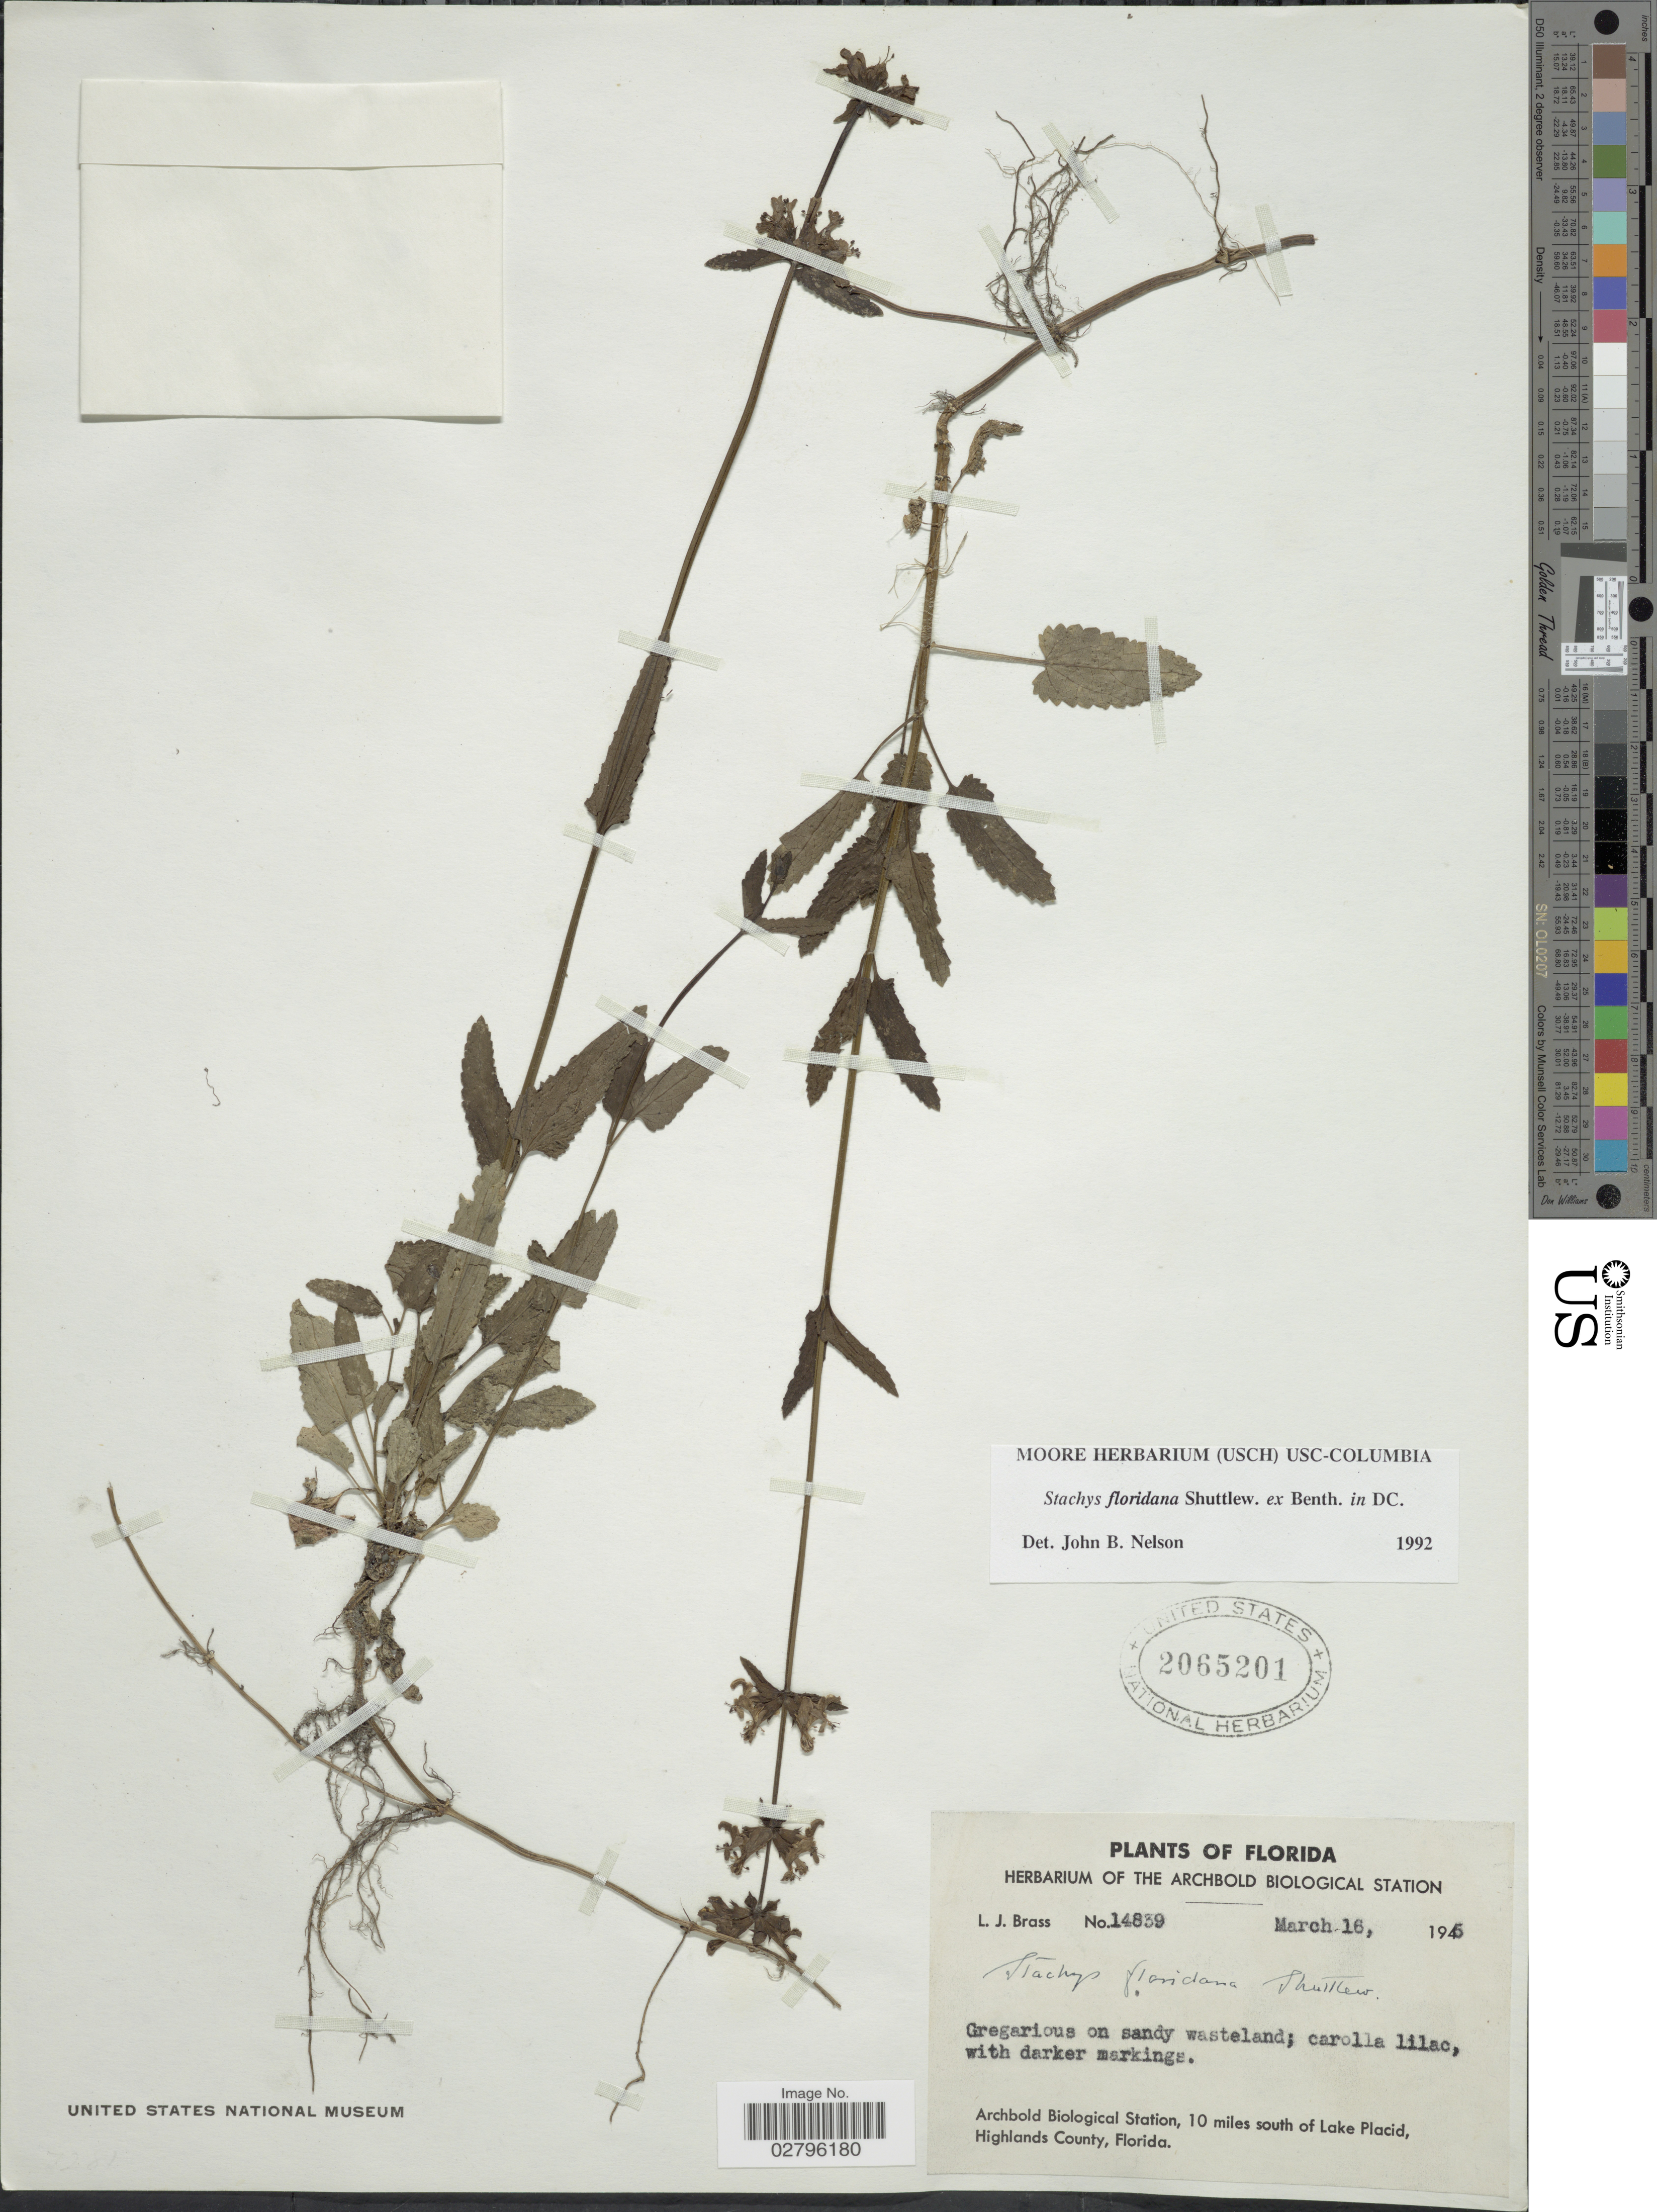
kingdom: Plantae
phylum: Tracheophyta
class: Magnoliopsida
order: Lamiales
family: Lamiaceae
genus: Stachys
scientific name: Stachys floridana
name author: Shuttlew. ex Benth.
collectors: L. J. Brass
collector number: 14839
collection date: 1945-03-16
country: United States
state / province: Florida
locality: Archbold Biological Station, 10 miles south of Lake Placid, Highlands County, Florida.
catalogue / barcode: US 2065201